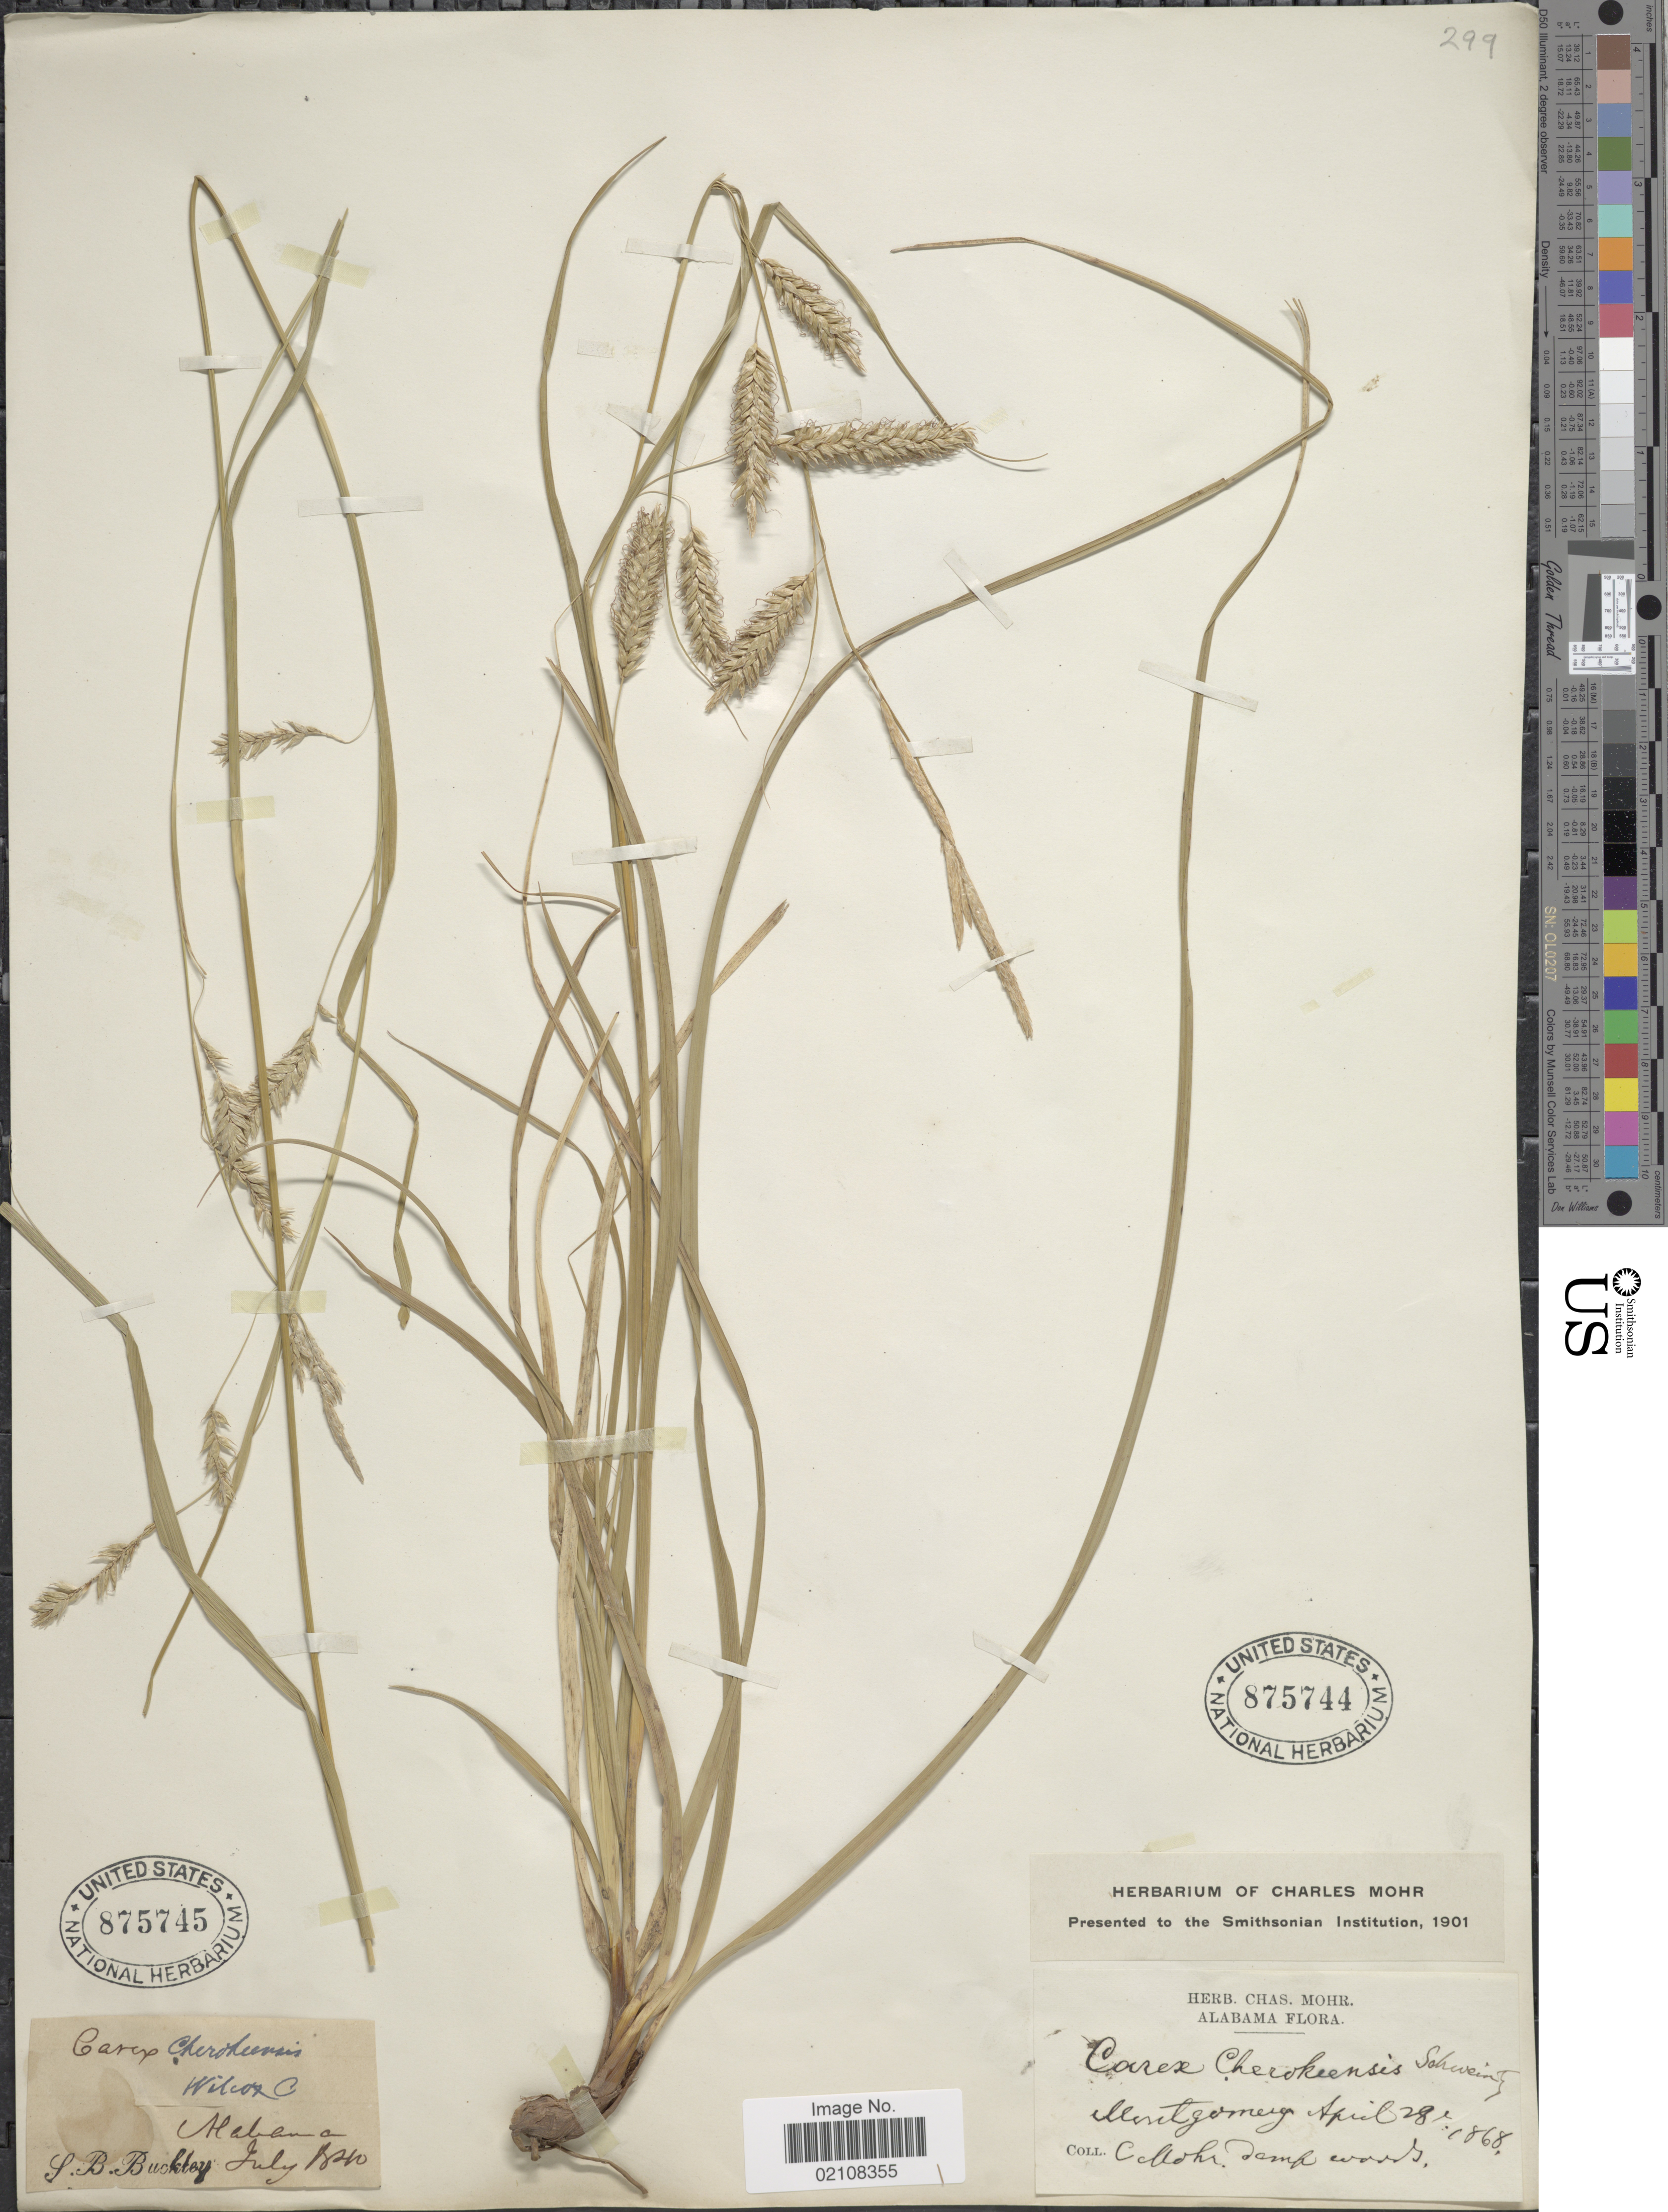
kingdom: Plantae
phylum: Tracheophyta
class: Liliopsida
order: Poales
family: Cyperaceae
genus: Carex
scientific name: Carex cherokeensis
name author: Schwein.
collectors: C. T. Mohr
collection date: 1868-04-28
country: United States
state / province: Alabama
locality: Montgomery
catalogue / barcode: US 875744-2